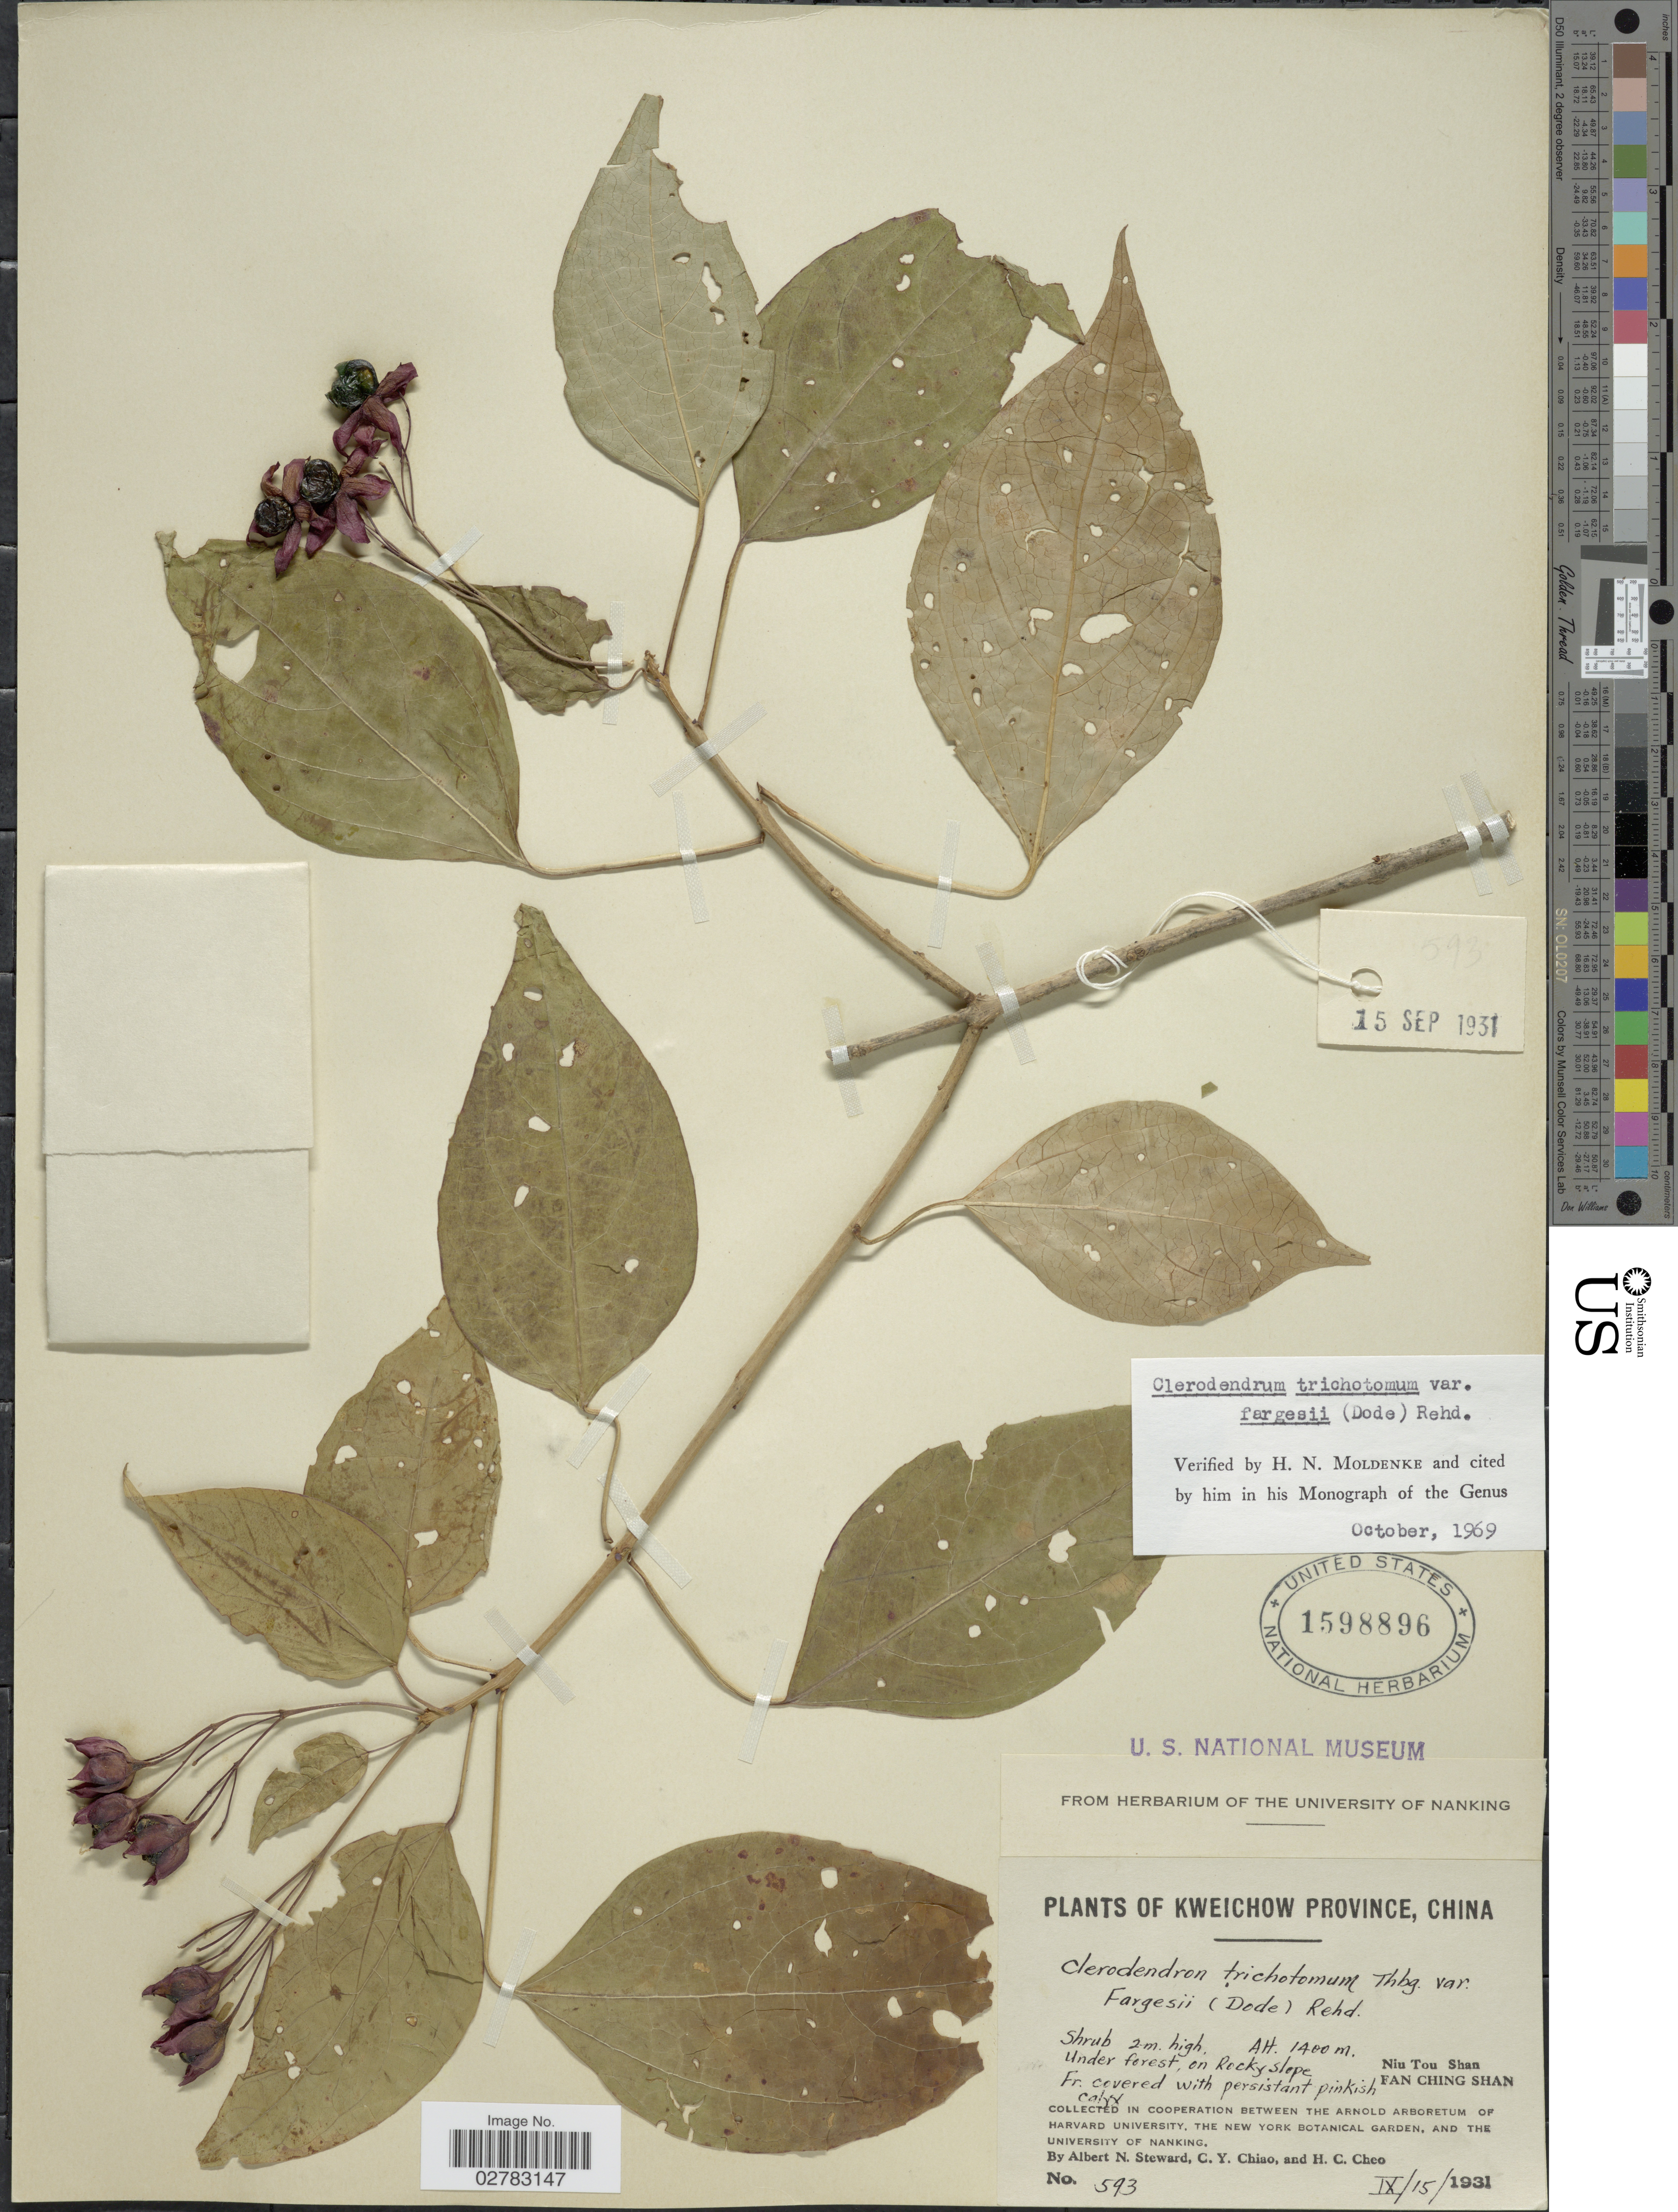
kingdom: Plantae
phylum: Tracheophyta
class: Magnoliopsida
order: Lamiales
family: Lamiaceae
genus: Clerodendrum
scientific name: Clerodendrum trichotomum var. fargesii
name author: (Dode) Rehder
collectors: A. N. Steward, C. Y. Chiao & H. Cheo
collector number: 593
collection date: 1931-09-15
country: China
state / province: Guizhou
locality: Kweichow Province. Niu Tou Shan. Fan Ching Shan.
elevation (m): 1400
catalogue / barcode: US 1598896